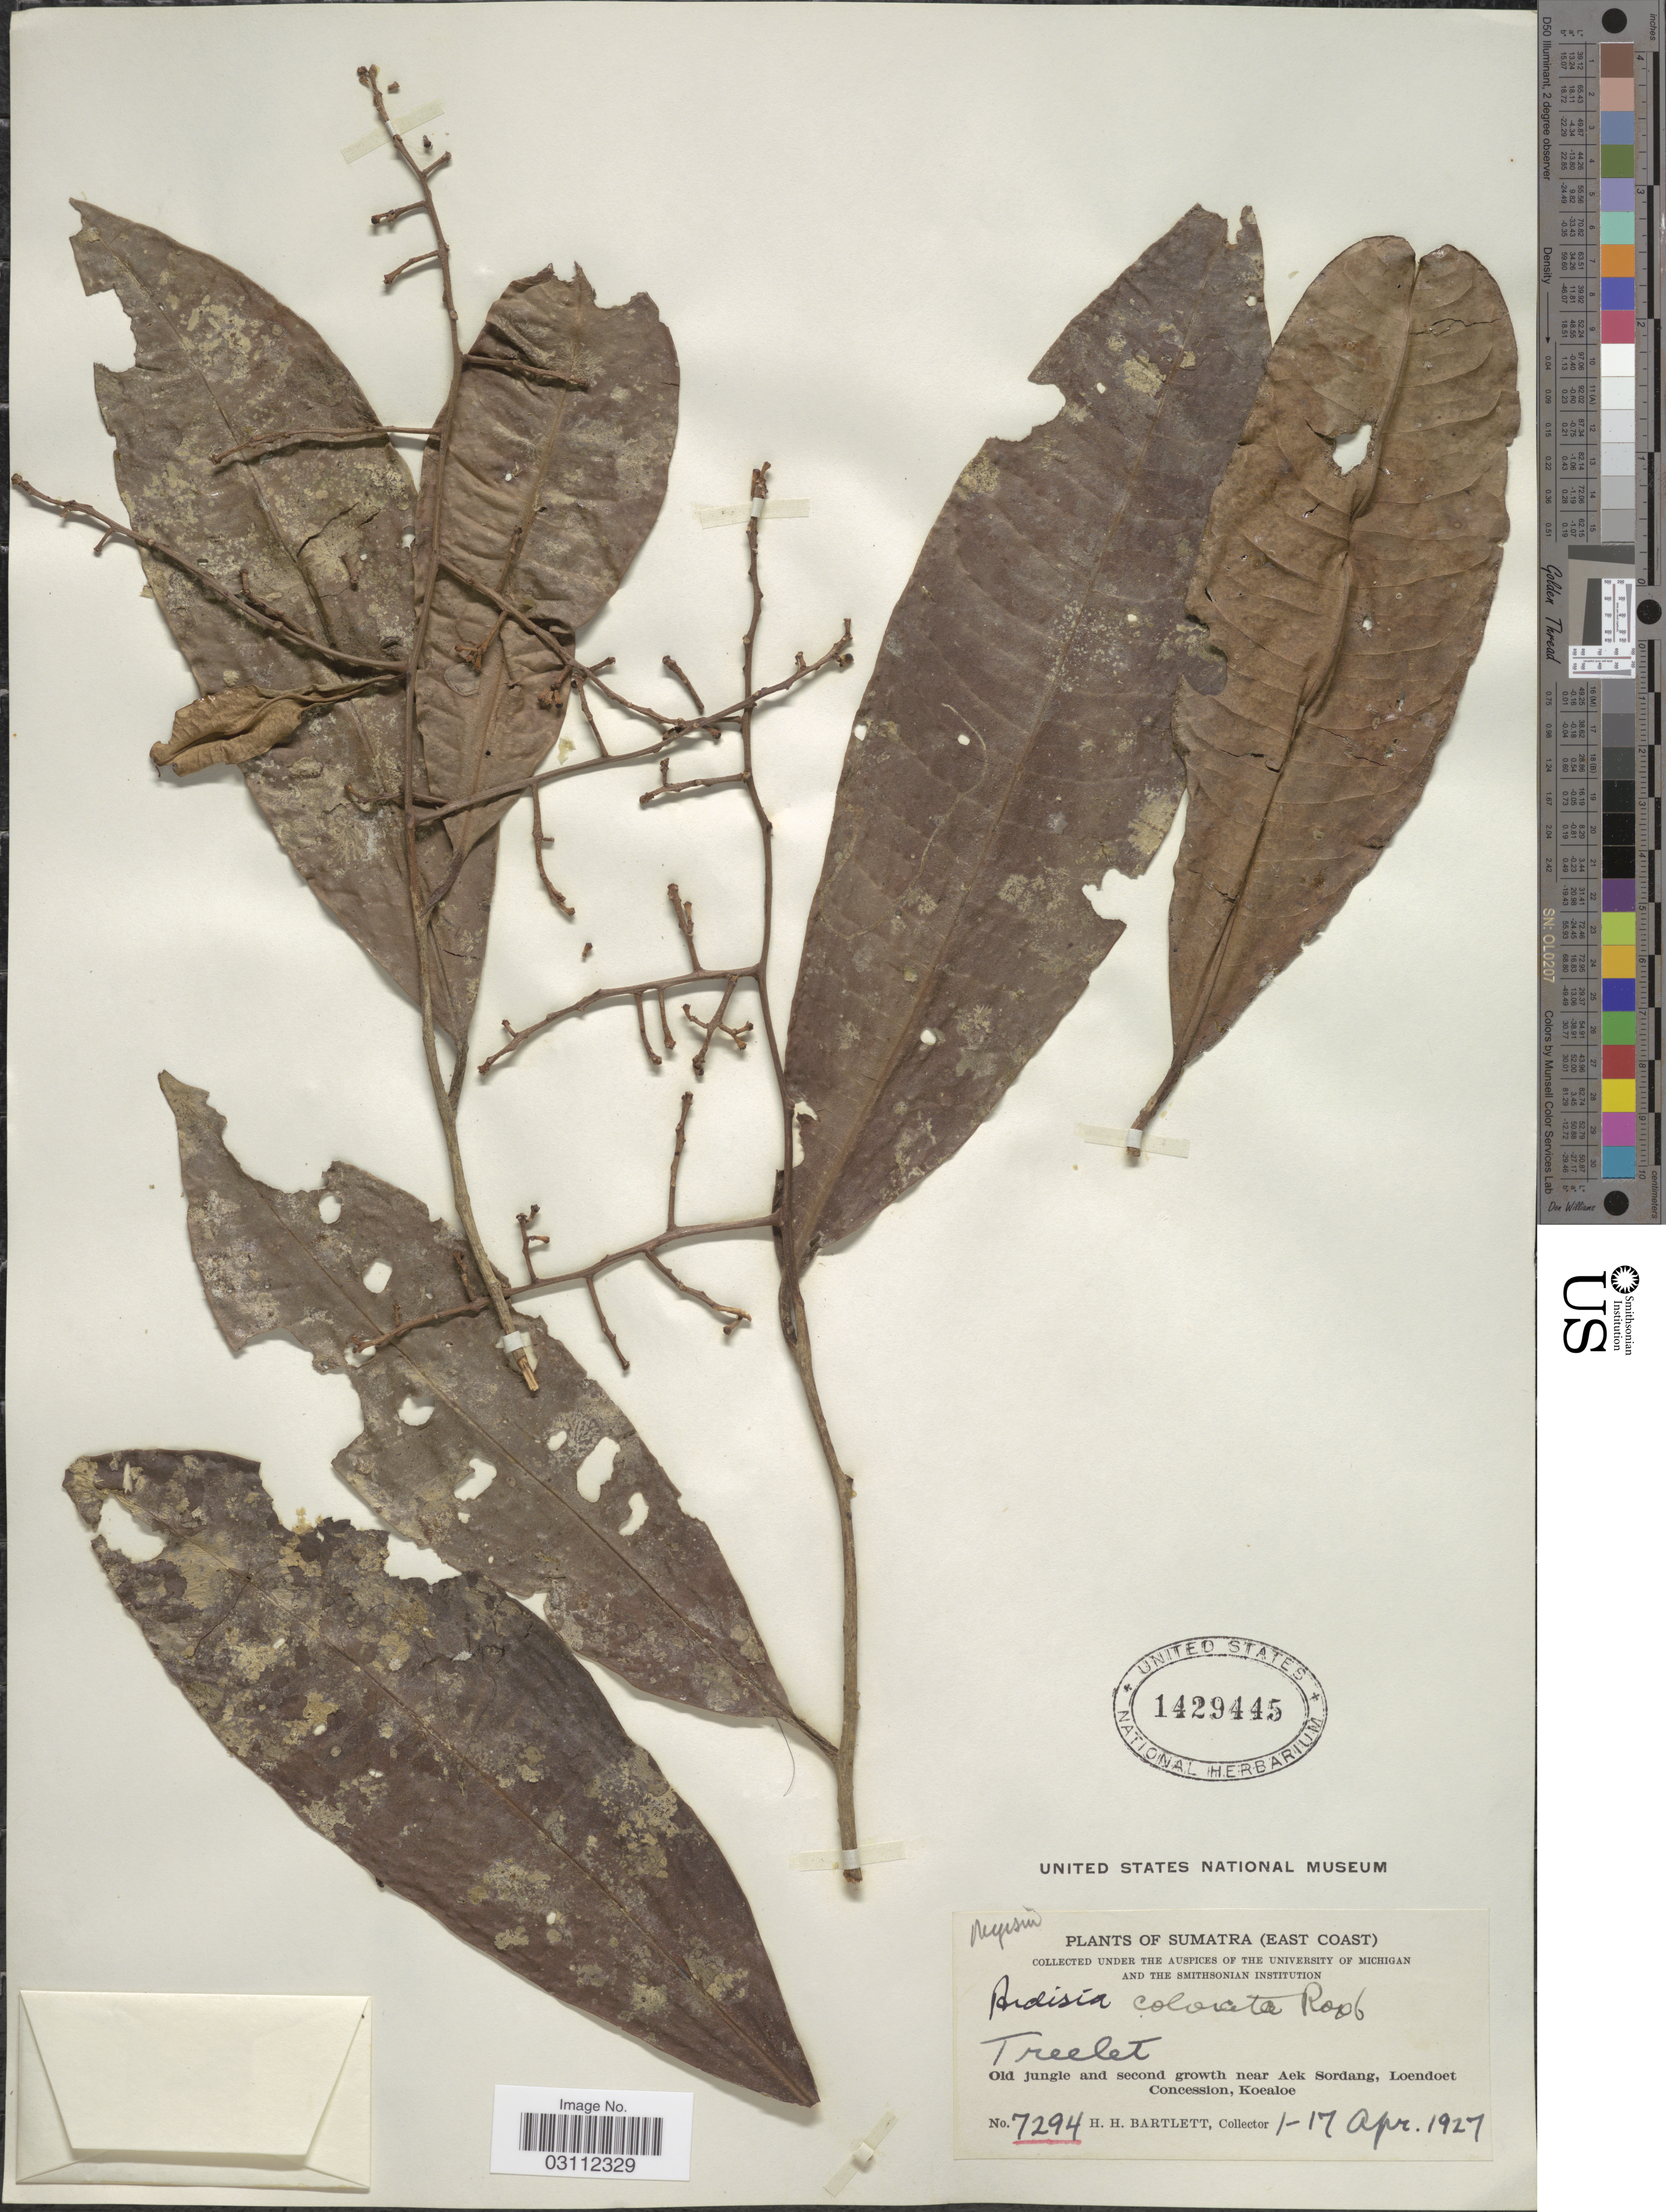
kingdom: Plantae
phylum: Tracheophyta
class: Magnoliopsida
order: Ericales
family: Primulaceae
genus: Ardisia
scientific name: Ardisia colorata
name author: Roxb.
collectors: H. H. Bartlett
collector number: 7294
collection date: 1927-04-01/1927-04-17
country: Indonesia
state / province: Sumatra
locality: (East Coast). Old jungle and second growth near Aek Sordang, Loendoet Concession, Koealoe.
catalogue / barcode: US 1429445